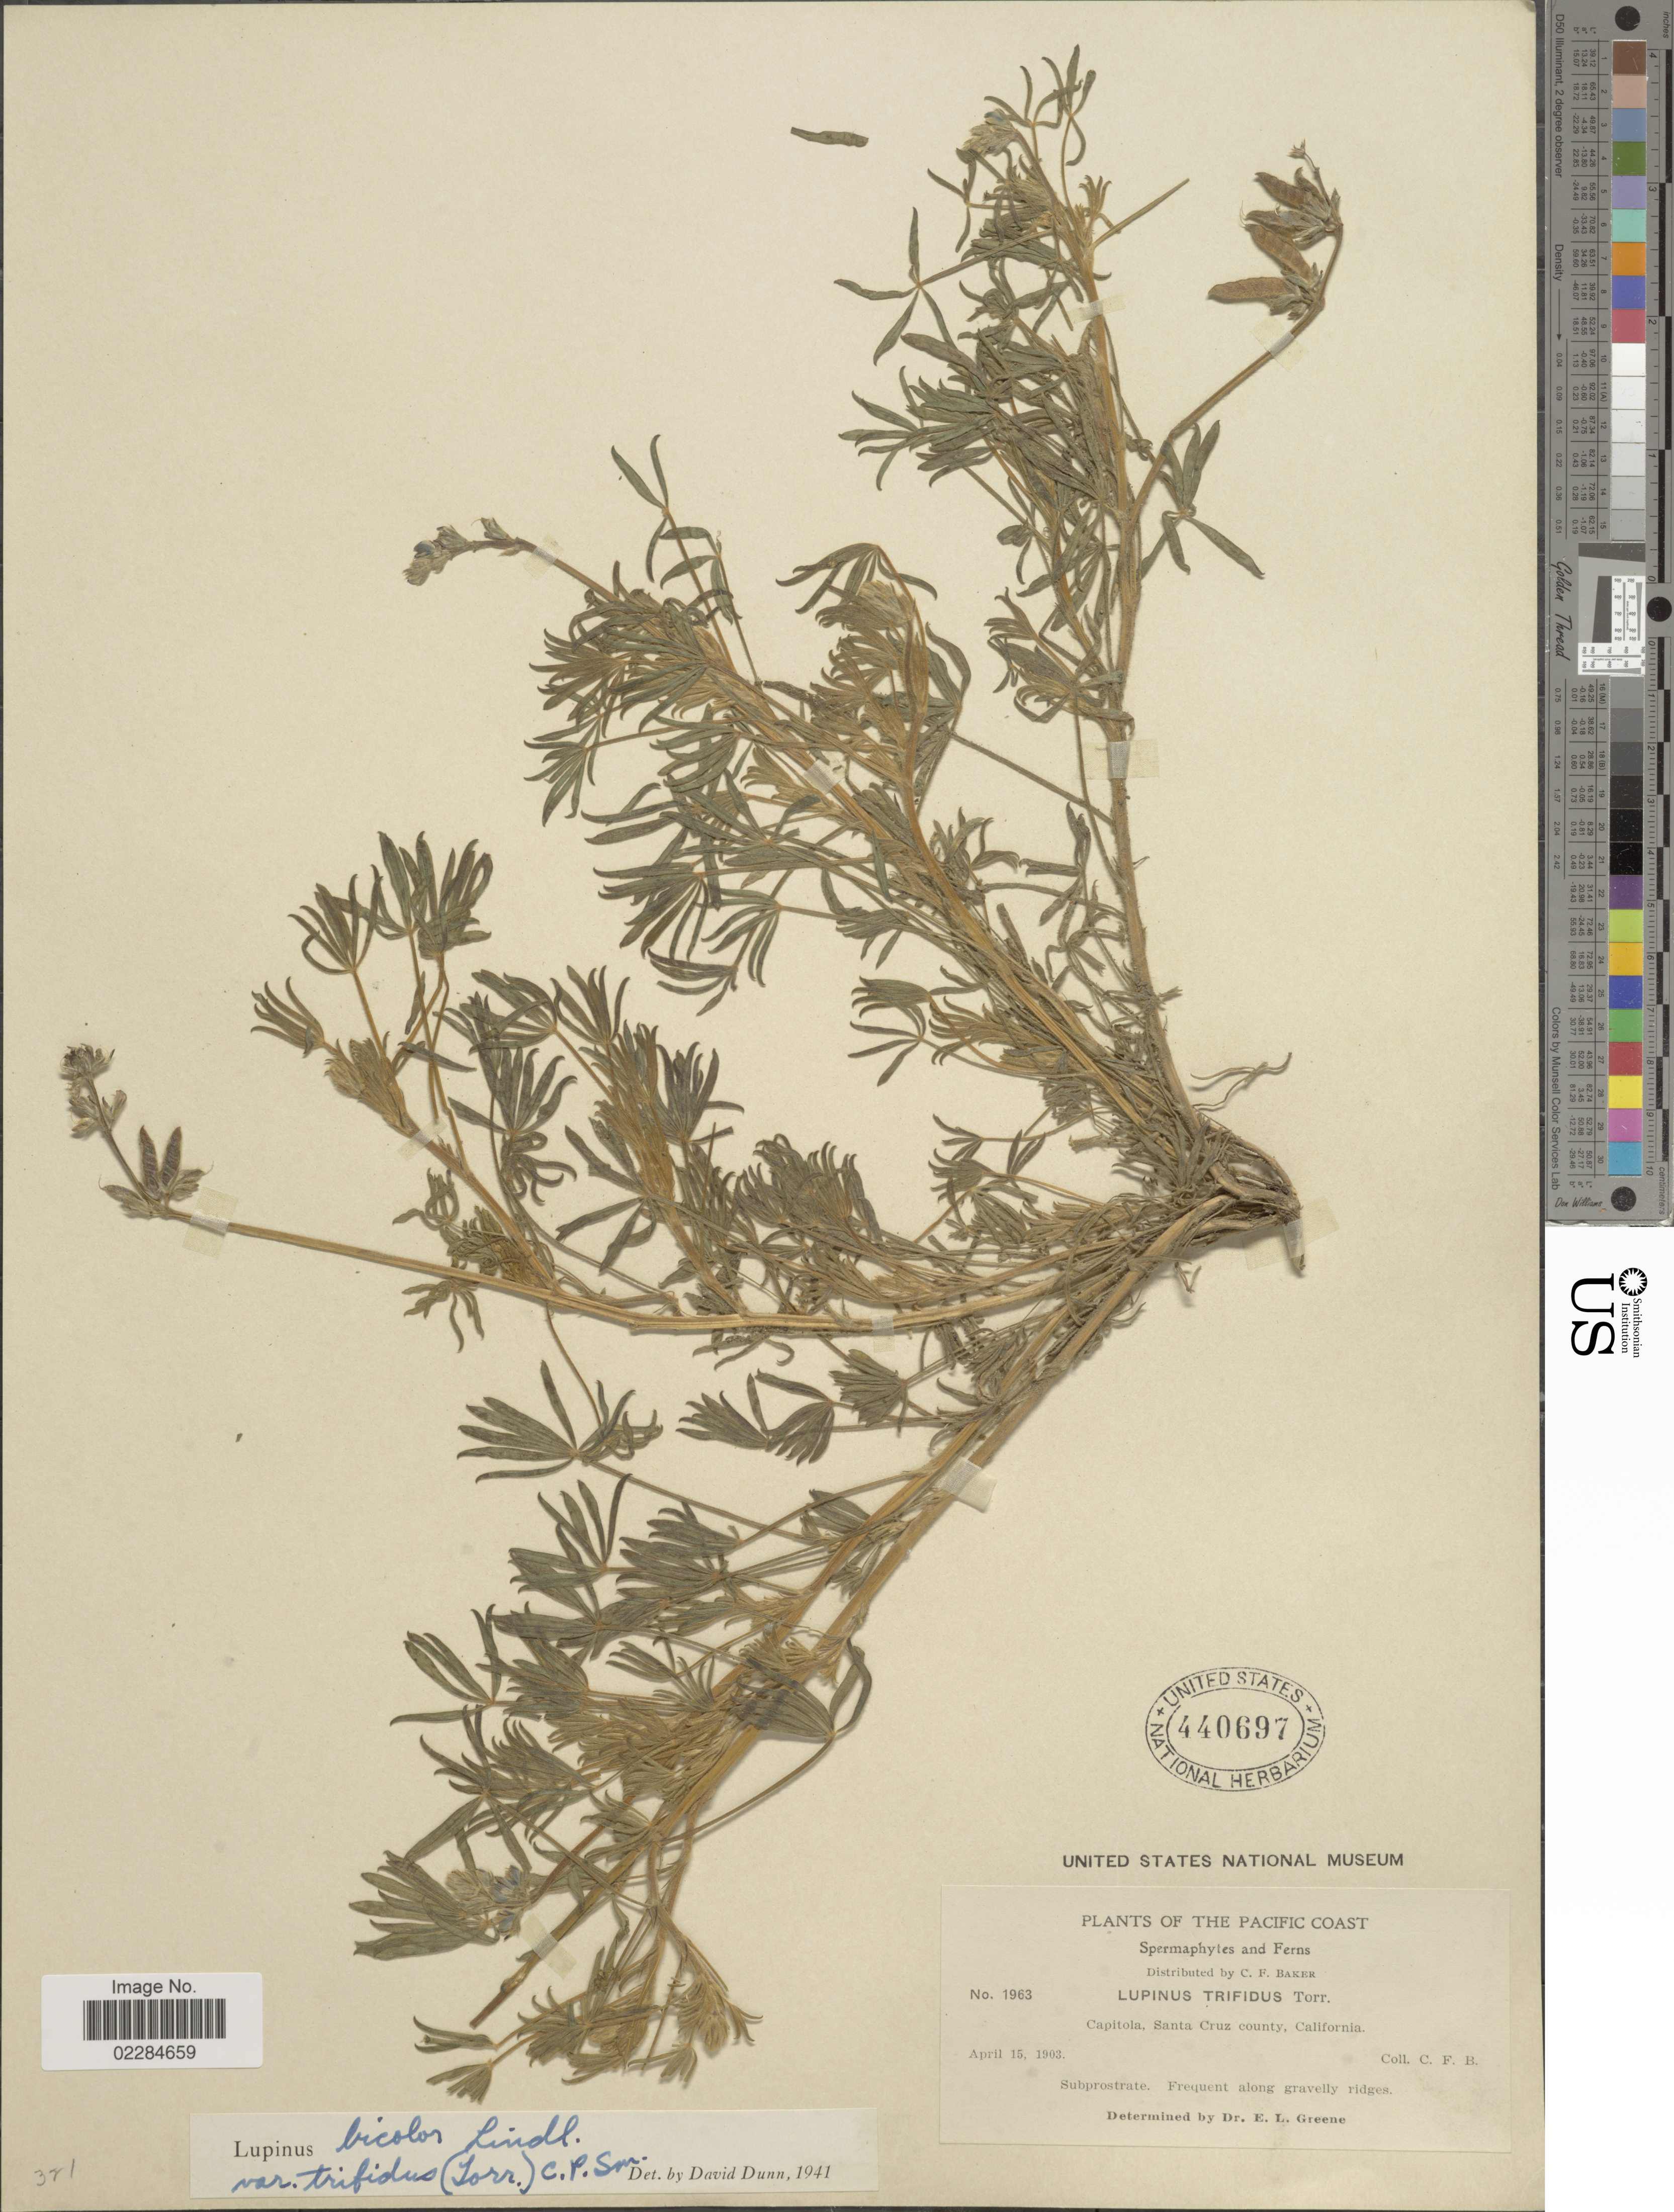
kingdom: Plantae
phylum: Tracheophyta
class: Magnoliopsida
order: Fabales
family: Fabaceae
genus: Lupinus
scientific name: Lupinus bicolor var. trifidus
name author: (S. Watson) C.P. Sm.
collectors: C. F. Baker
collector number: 1963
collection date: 1903-04-15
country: United States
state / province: California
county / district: Santa Cruz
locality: The Pacific Coast. Capitola, Santa Cruz county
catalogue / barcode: US 440697